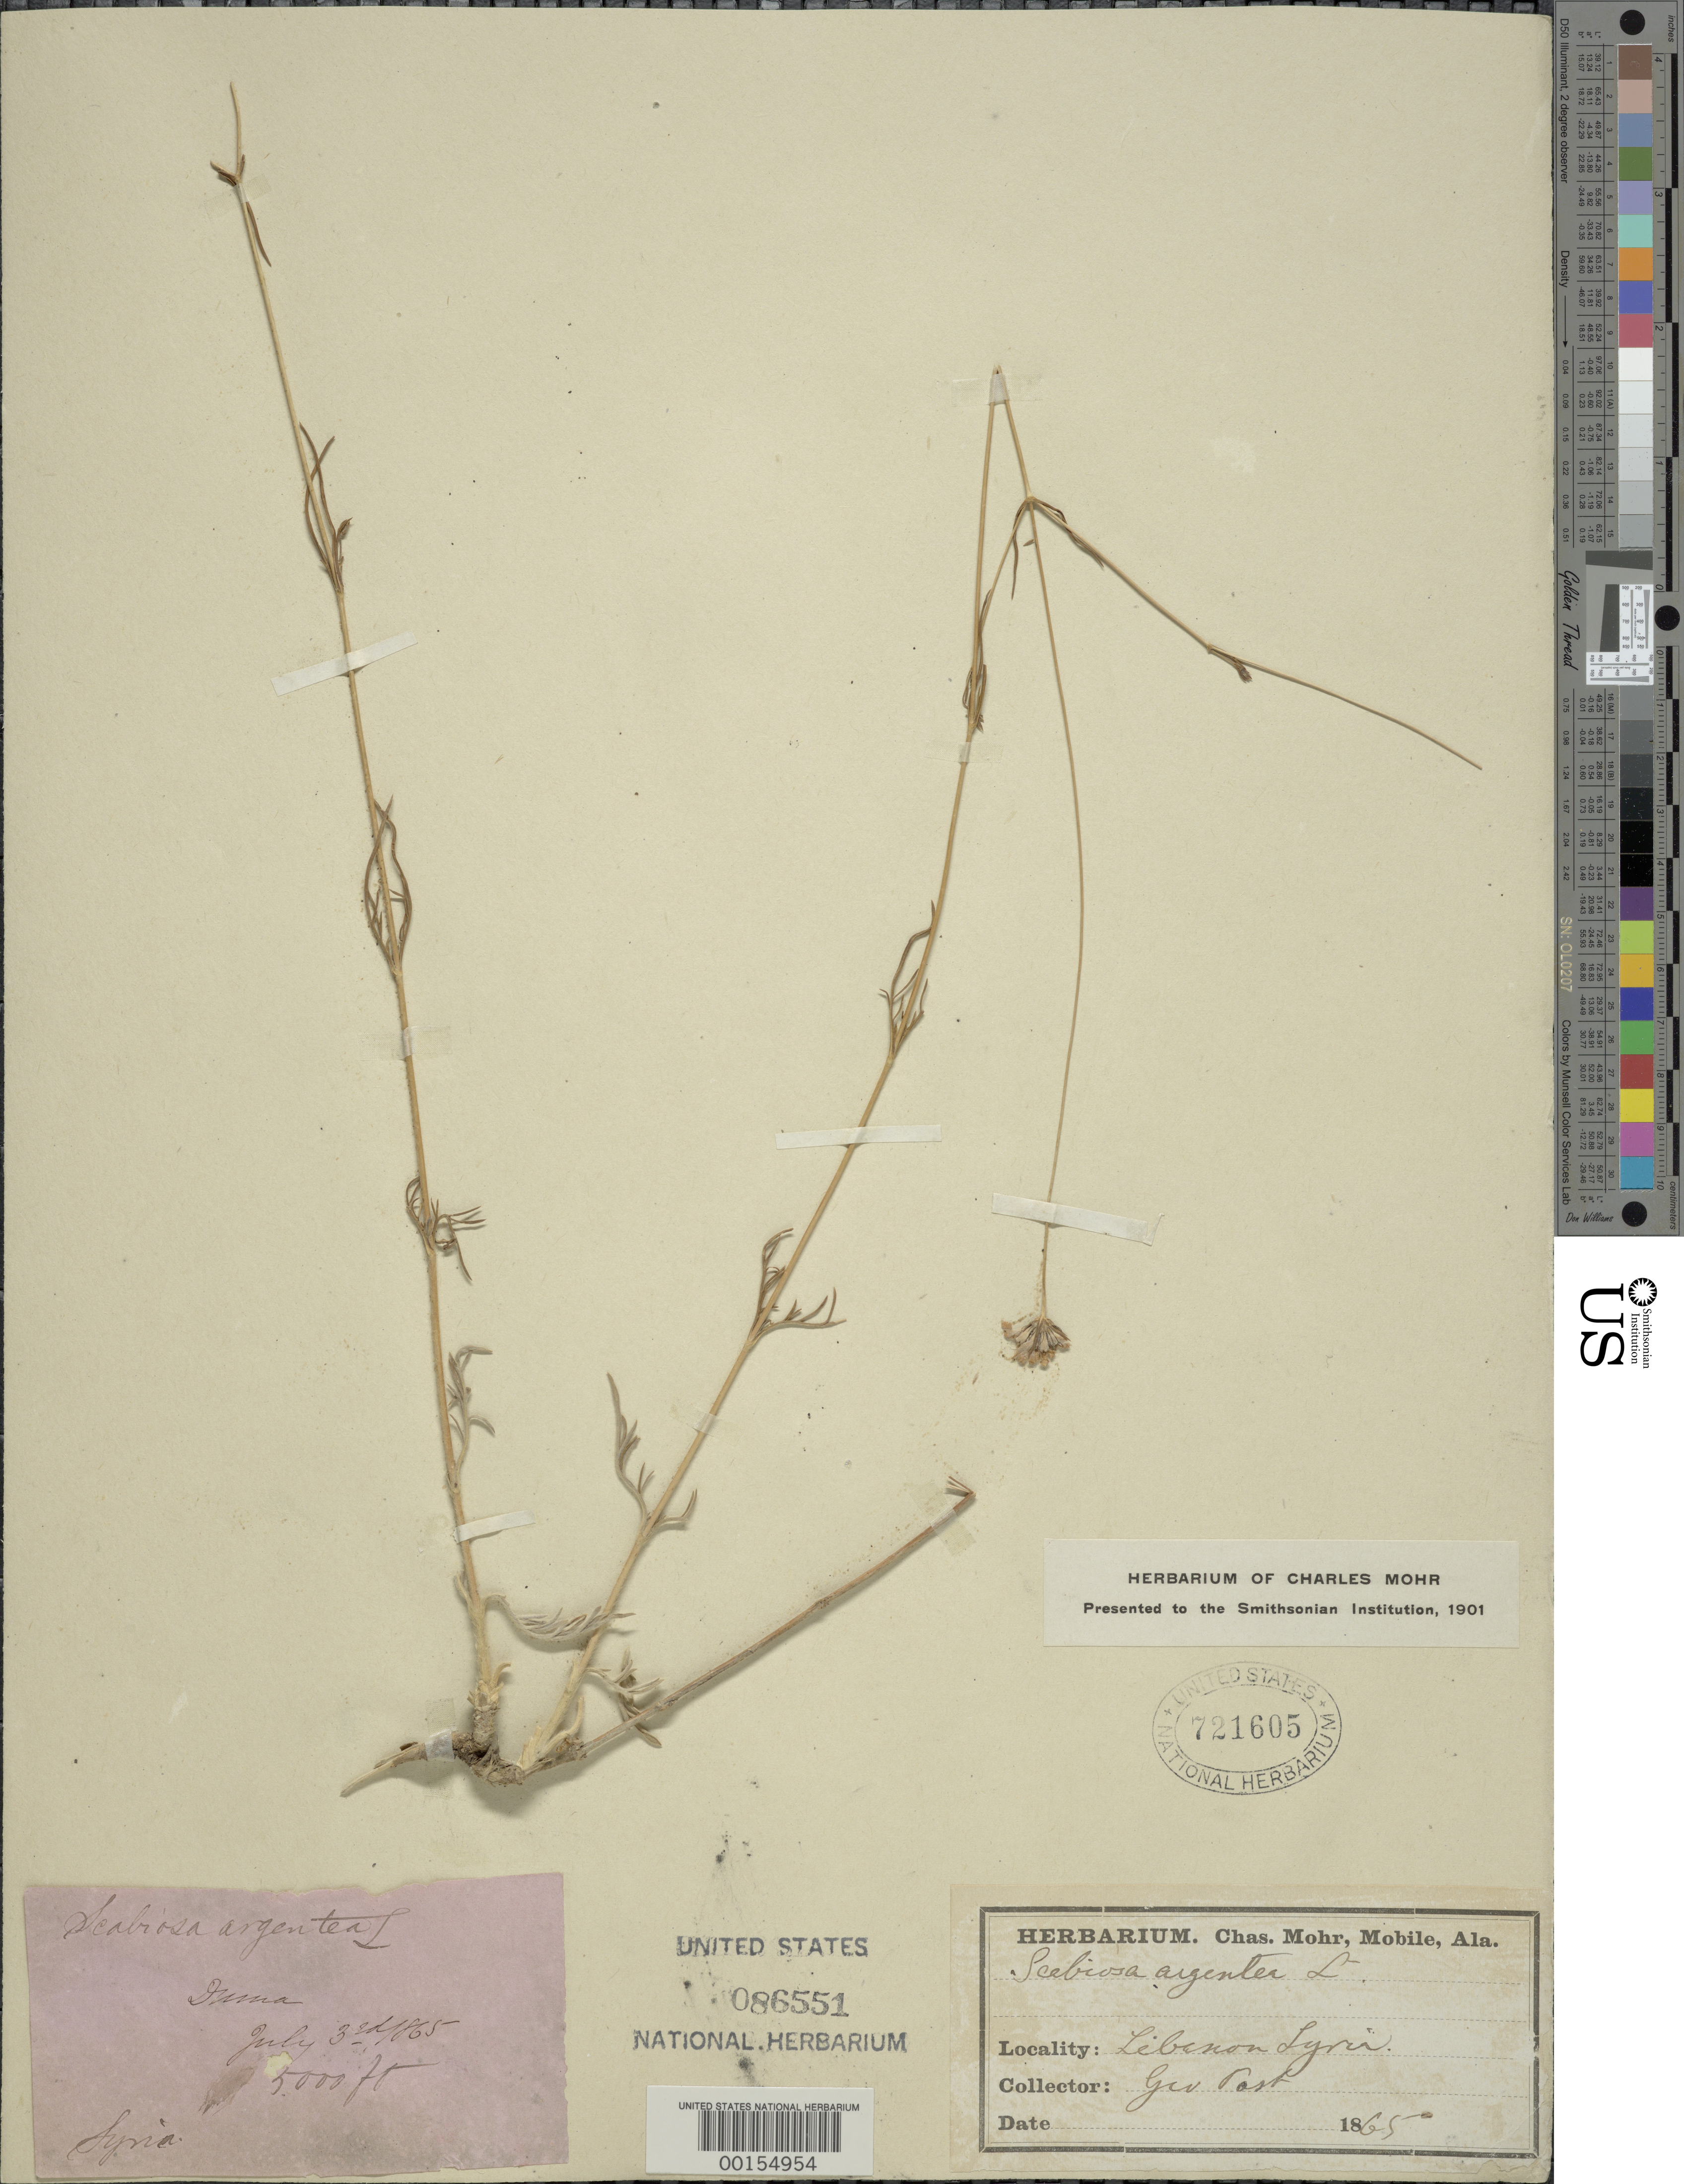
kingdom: Plantae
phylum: Tracheophyta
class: Magnoliopsida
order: Dipsacales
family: Caprifoliaceae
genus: Scabiosa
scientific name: Scabiosa argentea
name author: L.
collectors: G. E. Post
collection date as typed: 03 Jul 1865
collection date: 1865-07-03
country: Lebanon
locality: Libanon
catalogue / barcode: US 721605